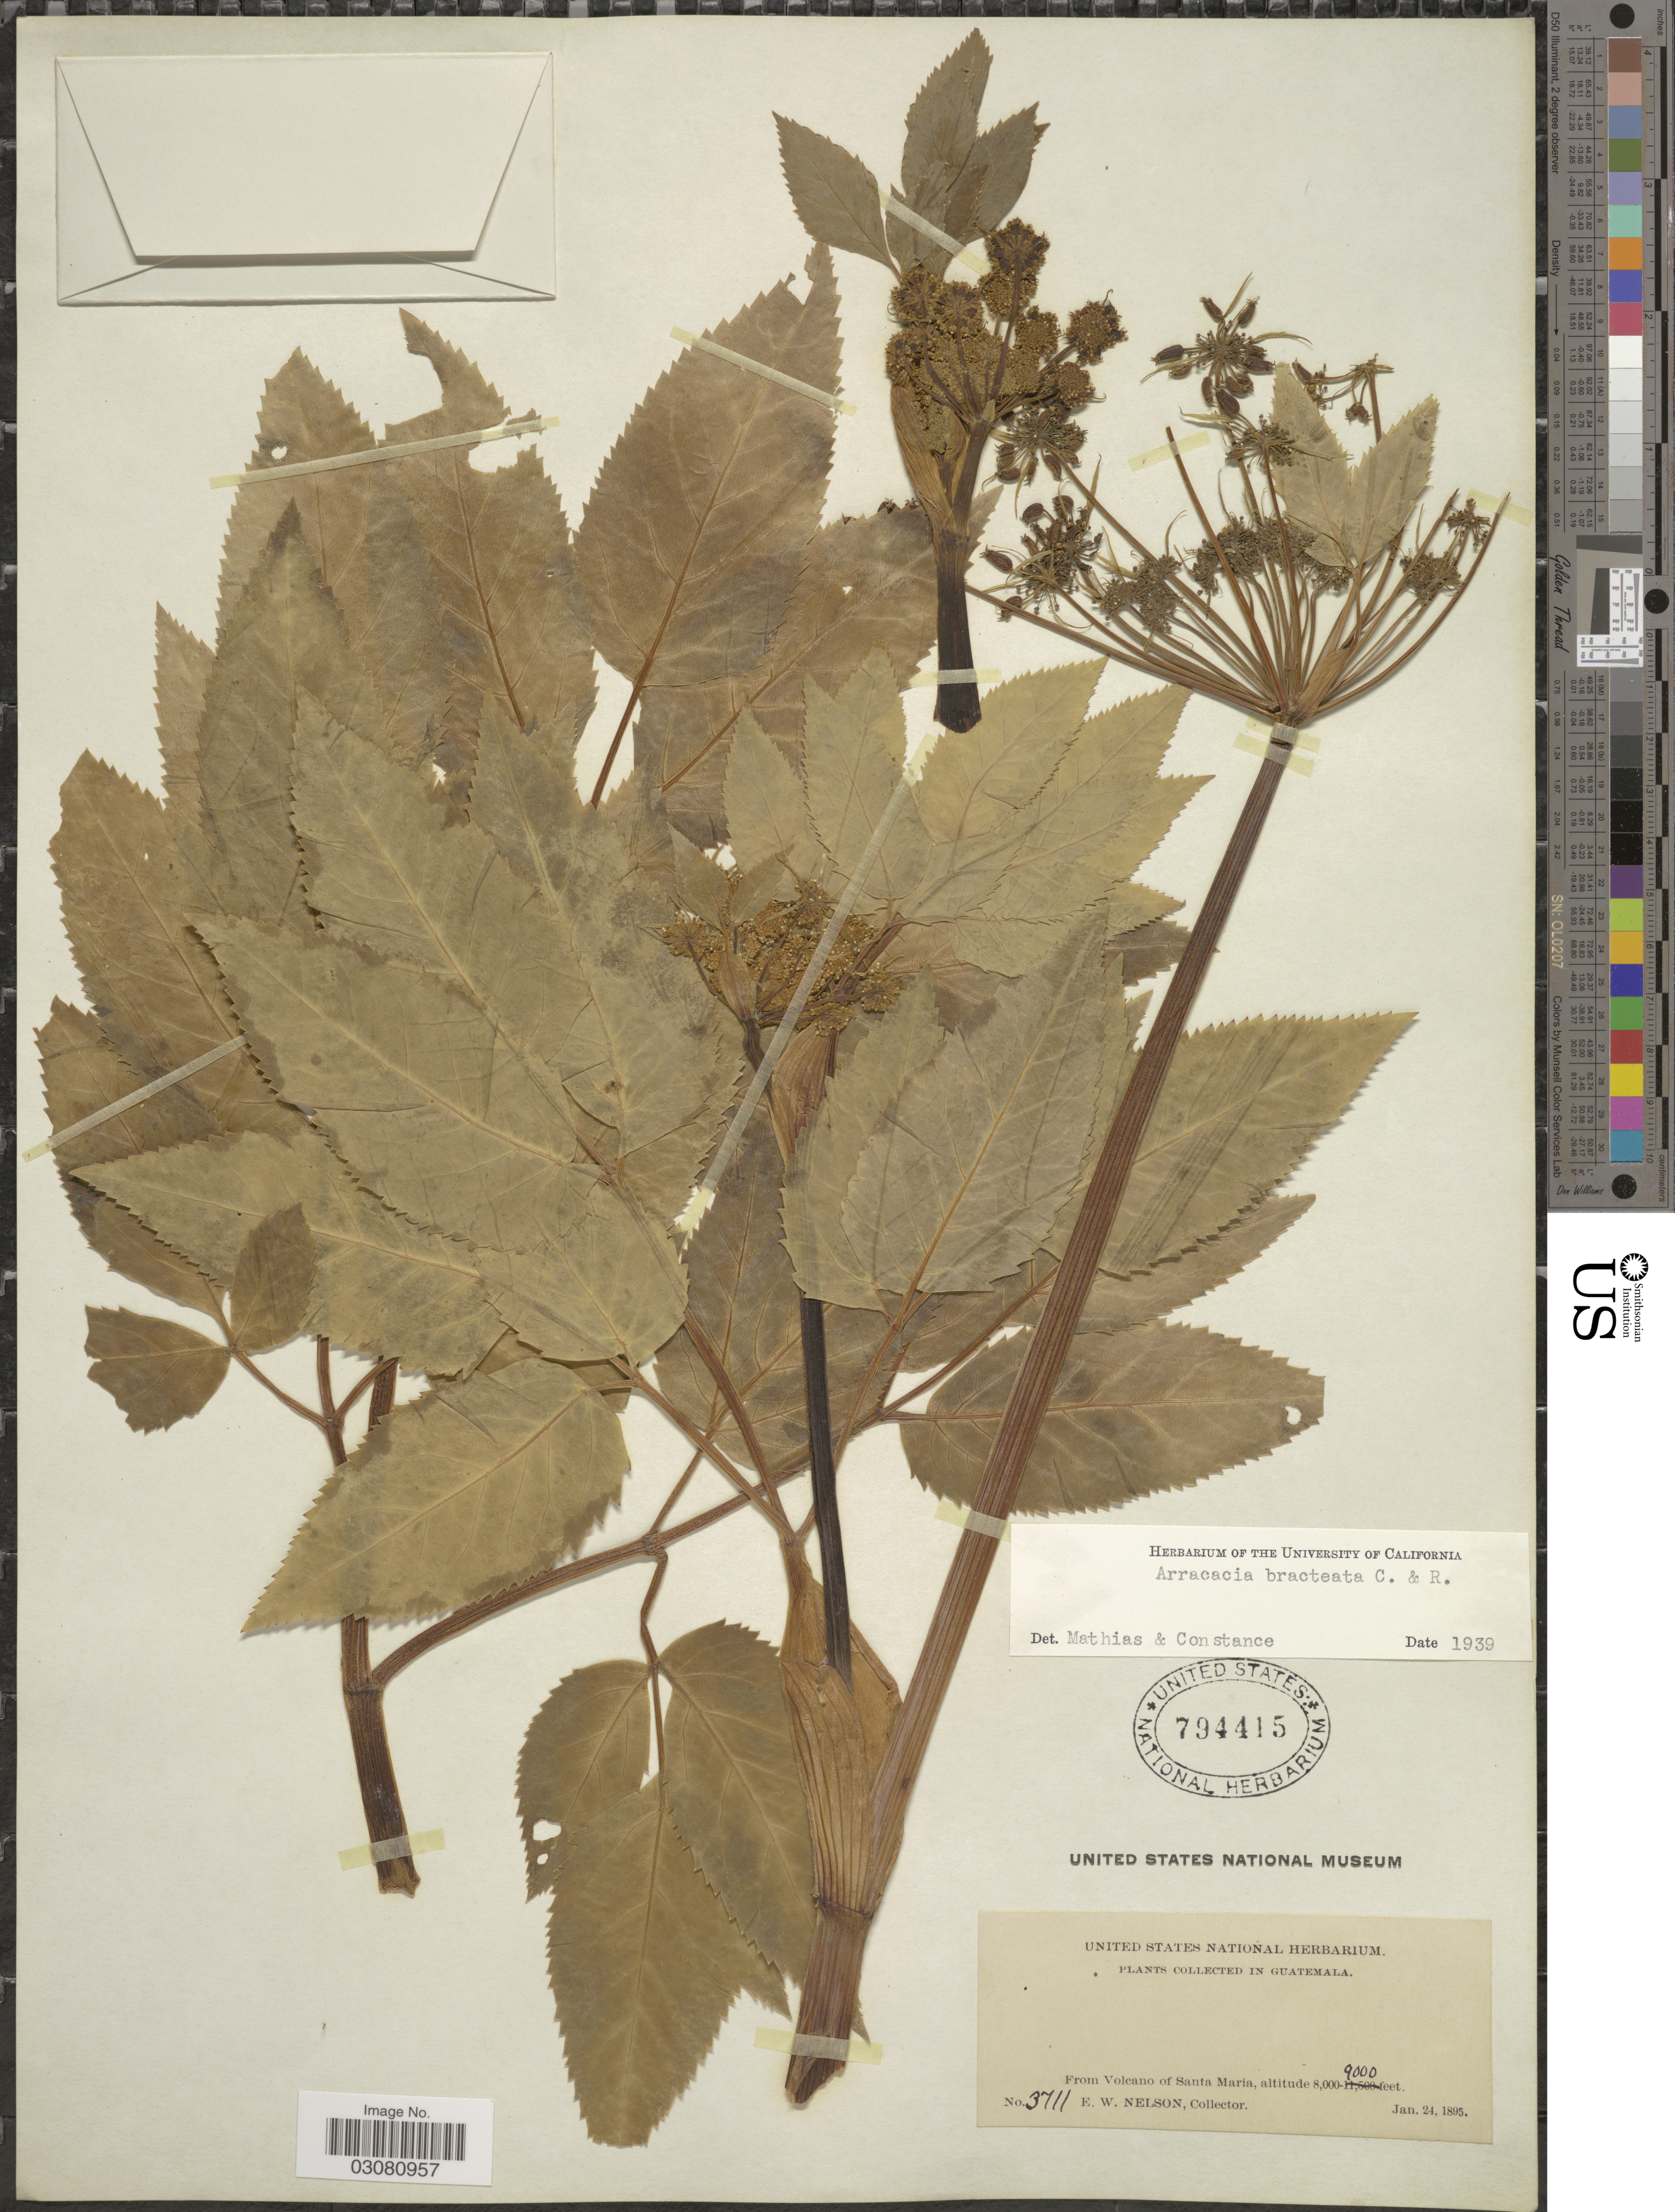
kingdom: Plantae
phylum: Tracheophyta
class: Magnoliopsida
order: Apiales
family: Apiaceae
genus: Arracacia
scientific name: Arracacia bracteata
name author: J.M. Coult. & Rose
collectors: E. W. Nelson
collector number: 3711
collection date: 1895-01-24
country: Guatemala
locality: From Volcano of Santa Maria.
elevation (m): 2438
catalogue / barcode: US 794415